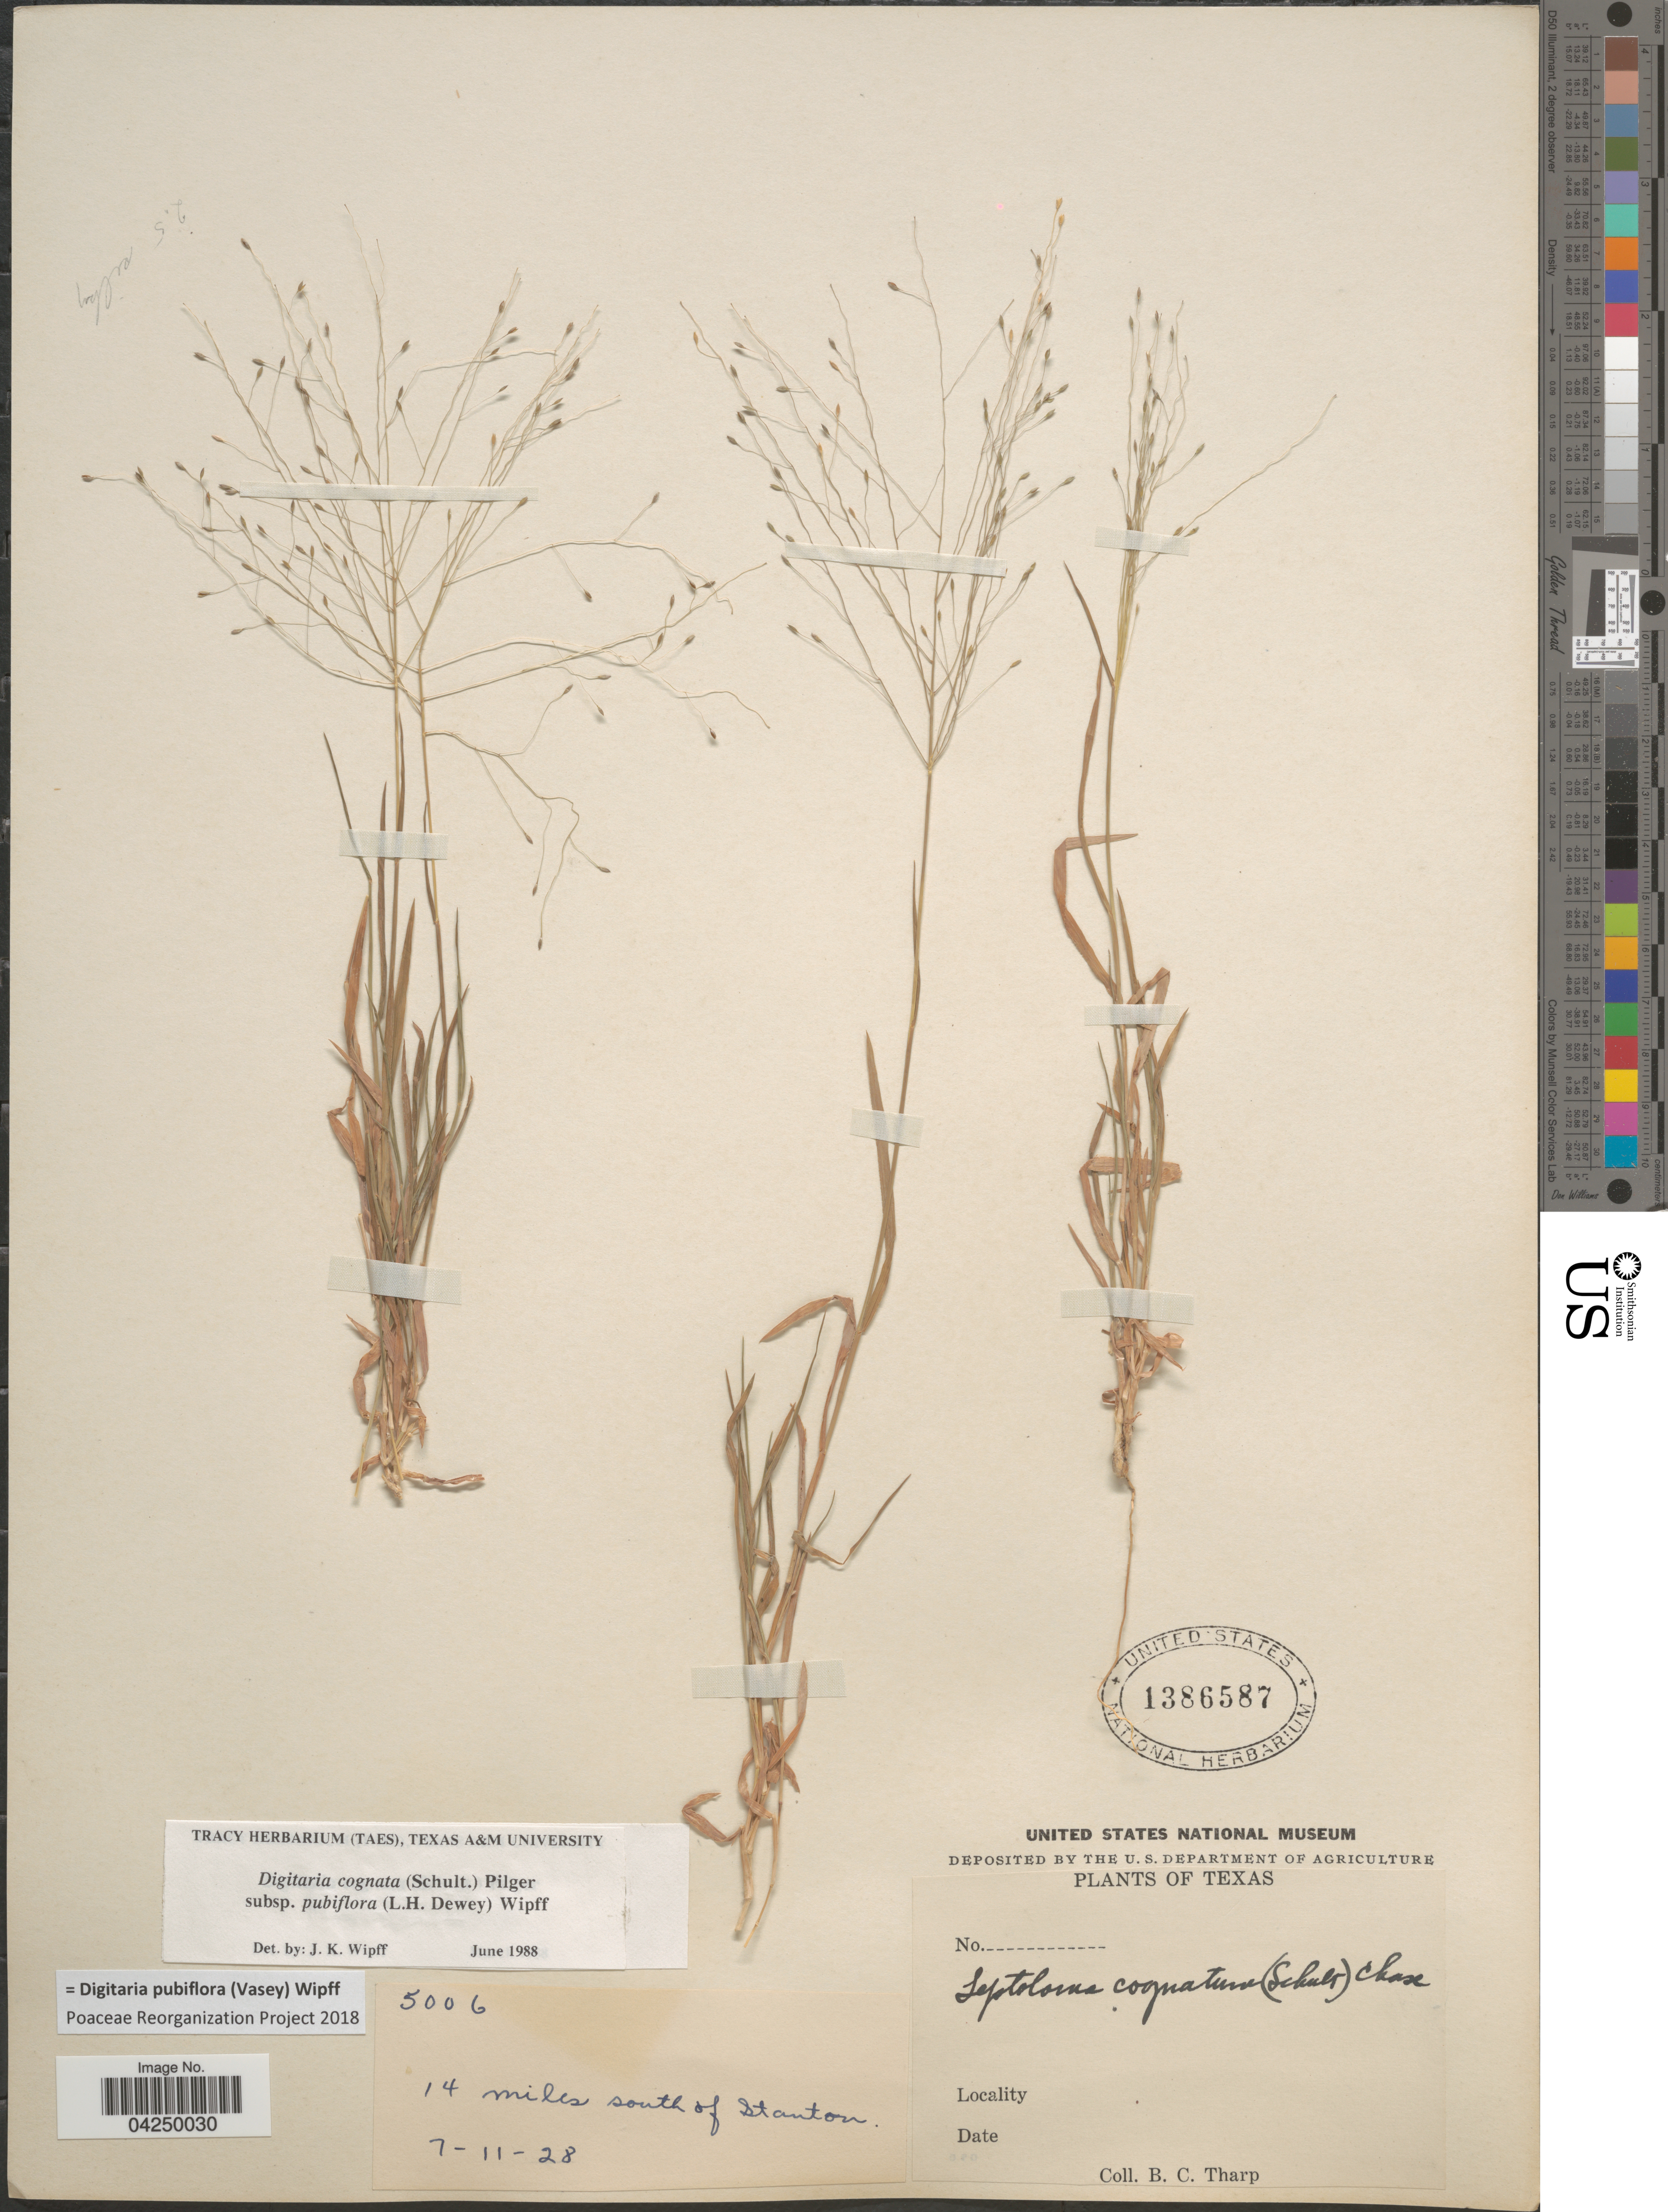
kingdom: Plantae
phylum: Tracheophyta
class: Liliopsida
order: Poales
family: Poaceae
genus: Digitaria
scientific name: Digitaria pubiflora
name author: (Vasey) Wipff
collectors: B. C. Tharp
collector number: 5006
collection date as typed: Transcribed d/m/y: 11/7/28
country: United States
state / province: Texas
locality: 14 miles south of Stanton.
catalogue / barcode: US 1386587